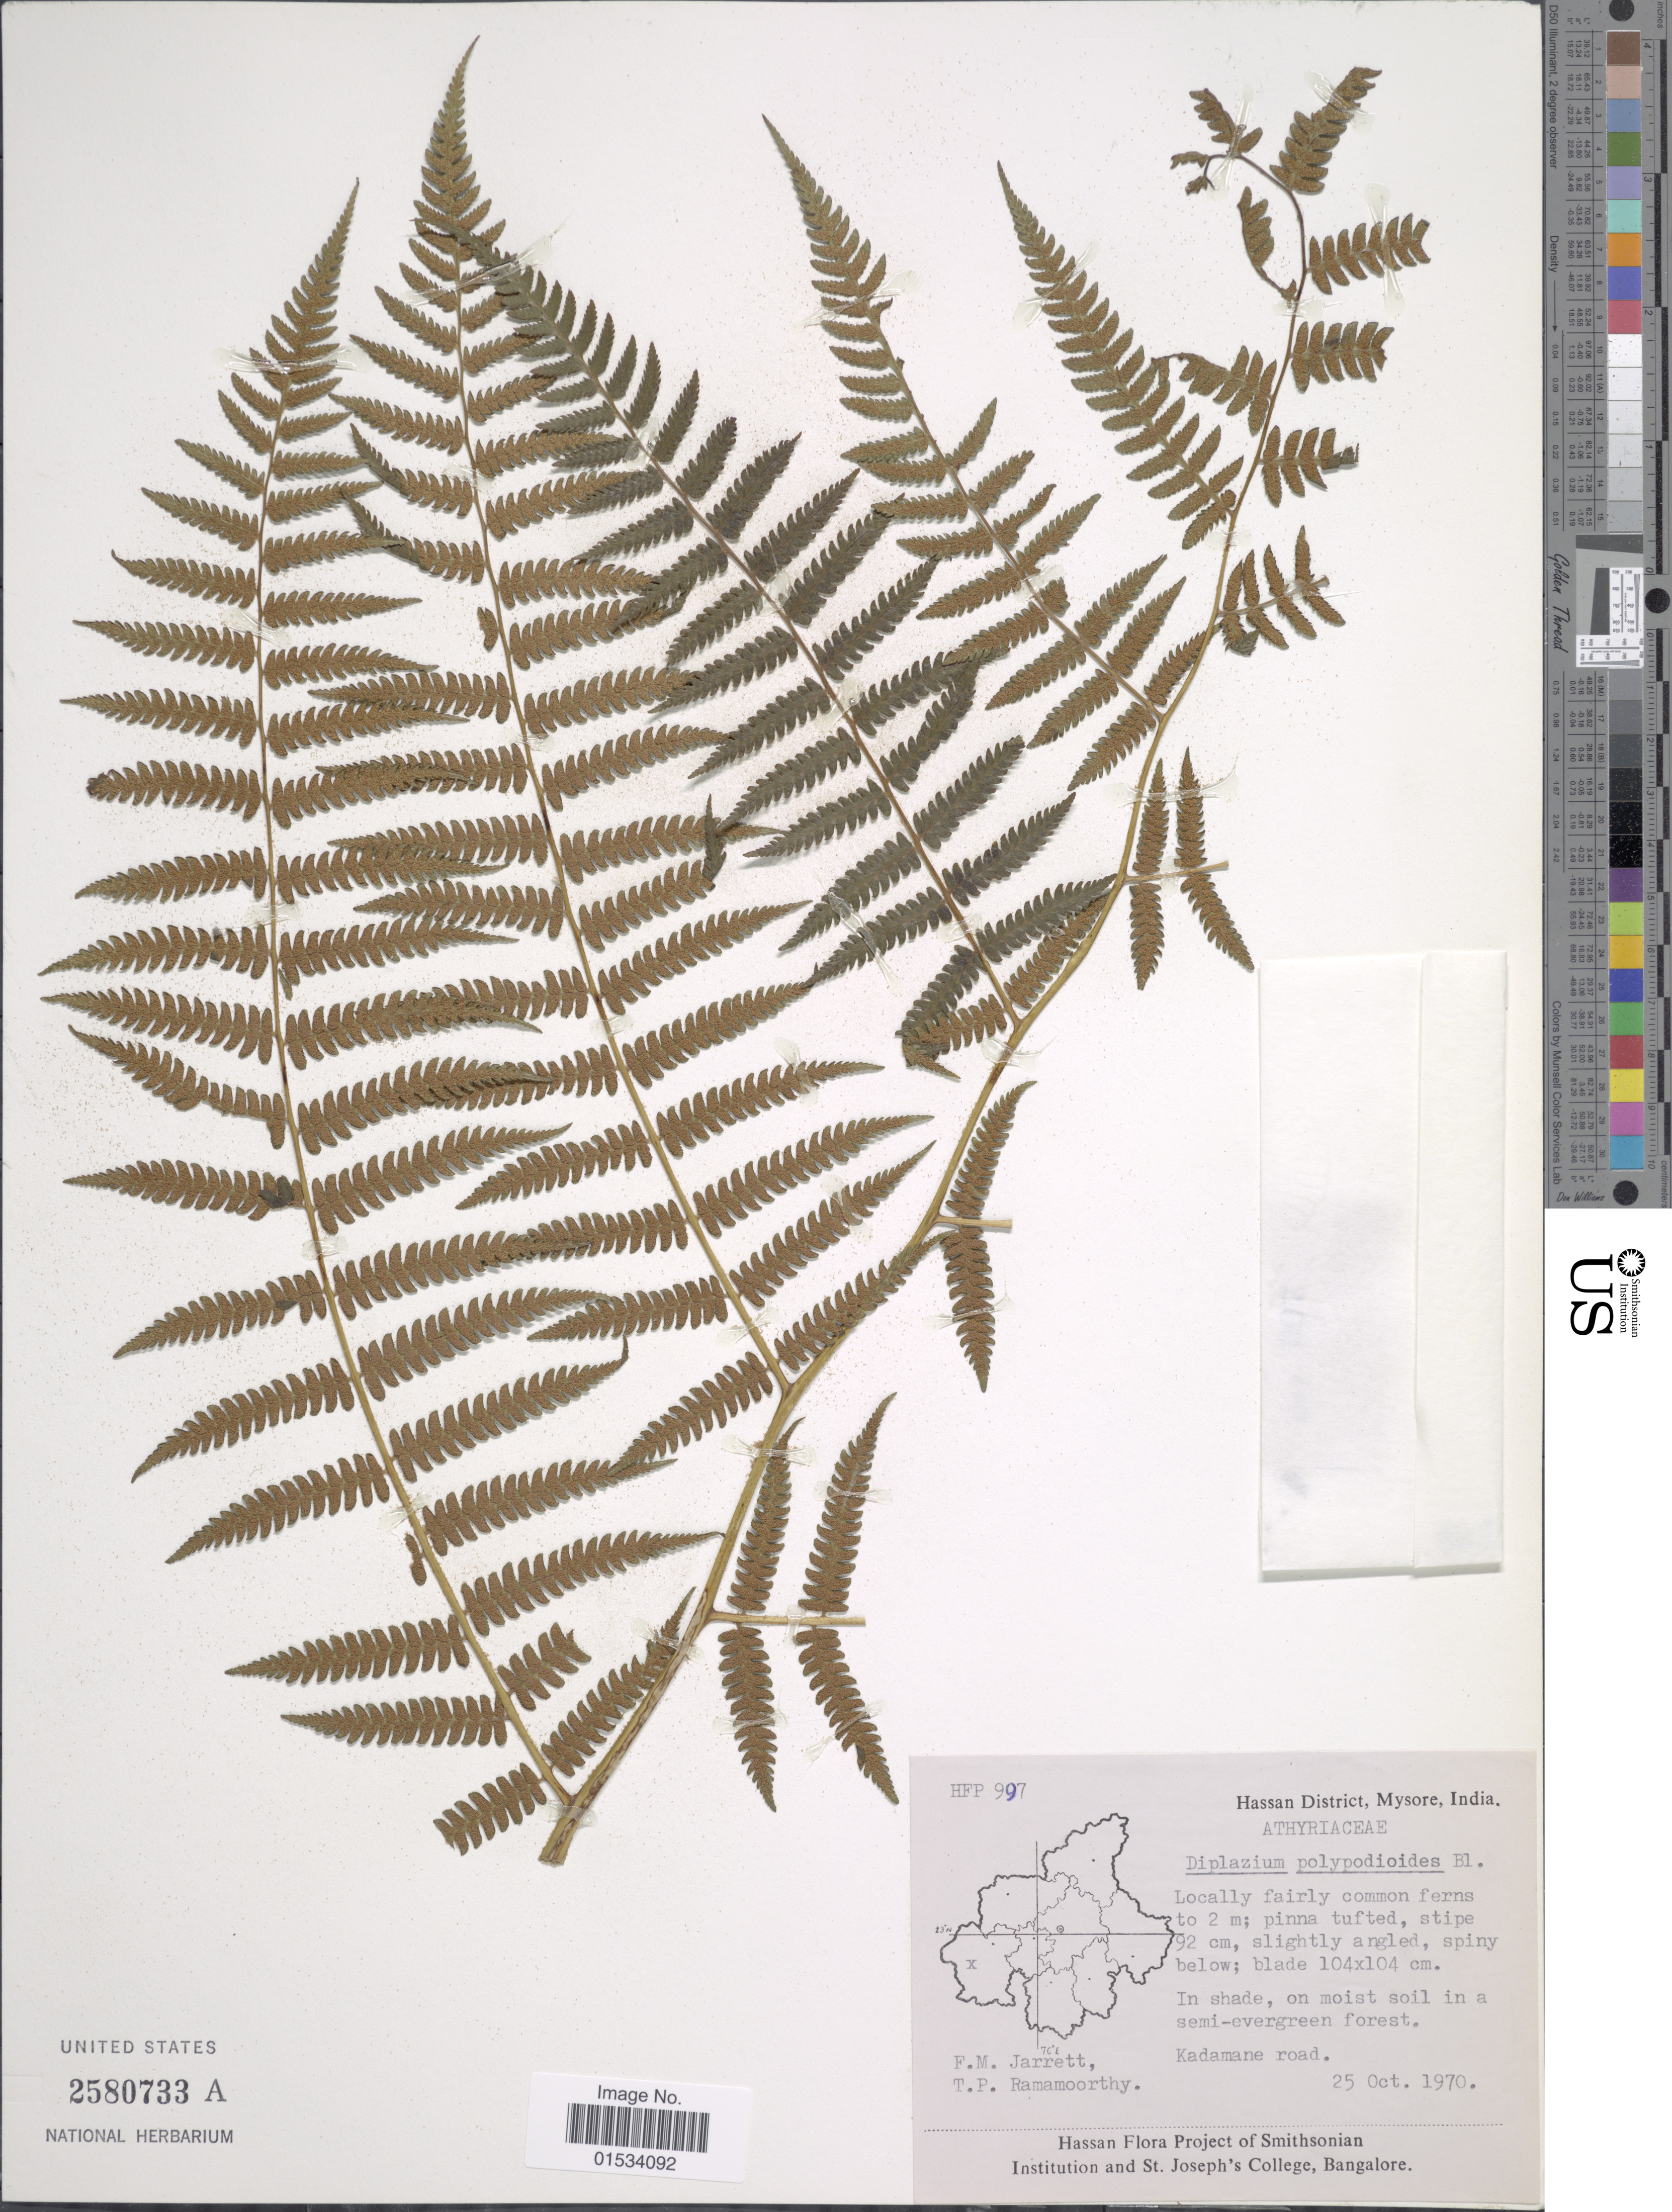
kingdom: Plantae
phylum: Tracheophyta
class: Polypodiopsida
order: Polypodiales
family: Athyriaceae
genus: Diplazium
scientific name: Diplazium polypodioides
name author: Blume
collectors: F. M. Jarrett & T. P. Ramamoorthy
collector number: HFP 997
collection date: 1970-10-25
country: India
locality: Hassan District, Mysore, India, Kadamane road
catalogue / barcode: US 2580733A